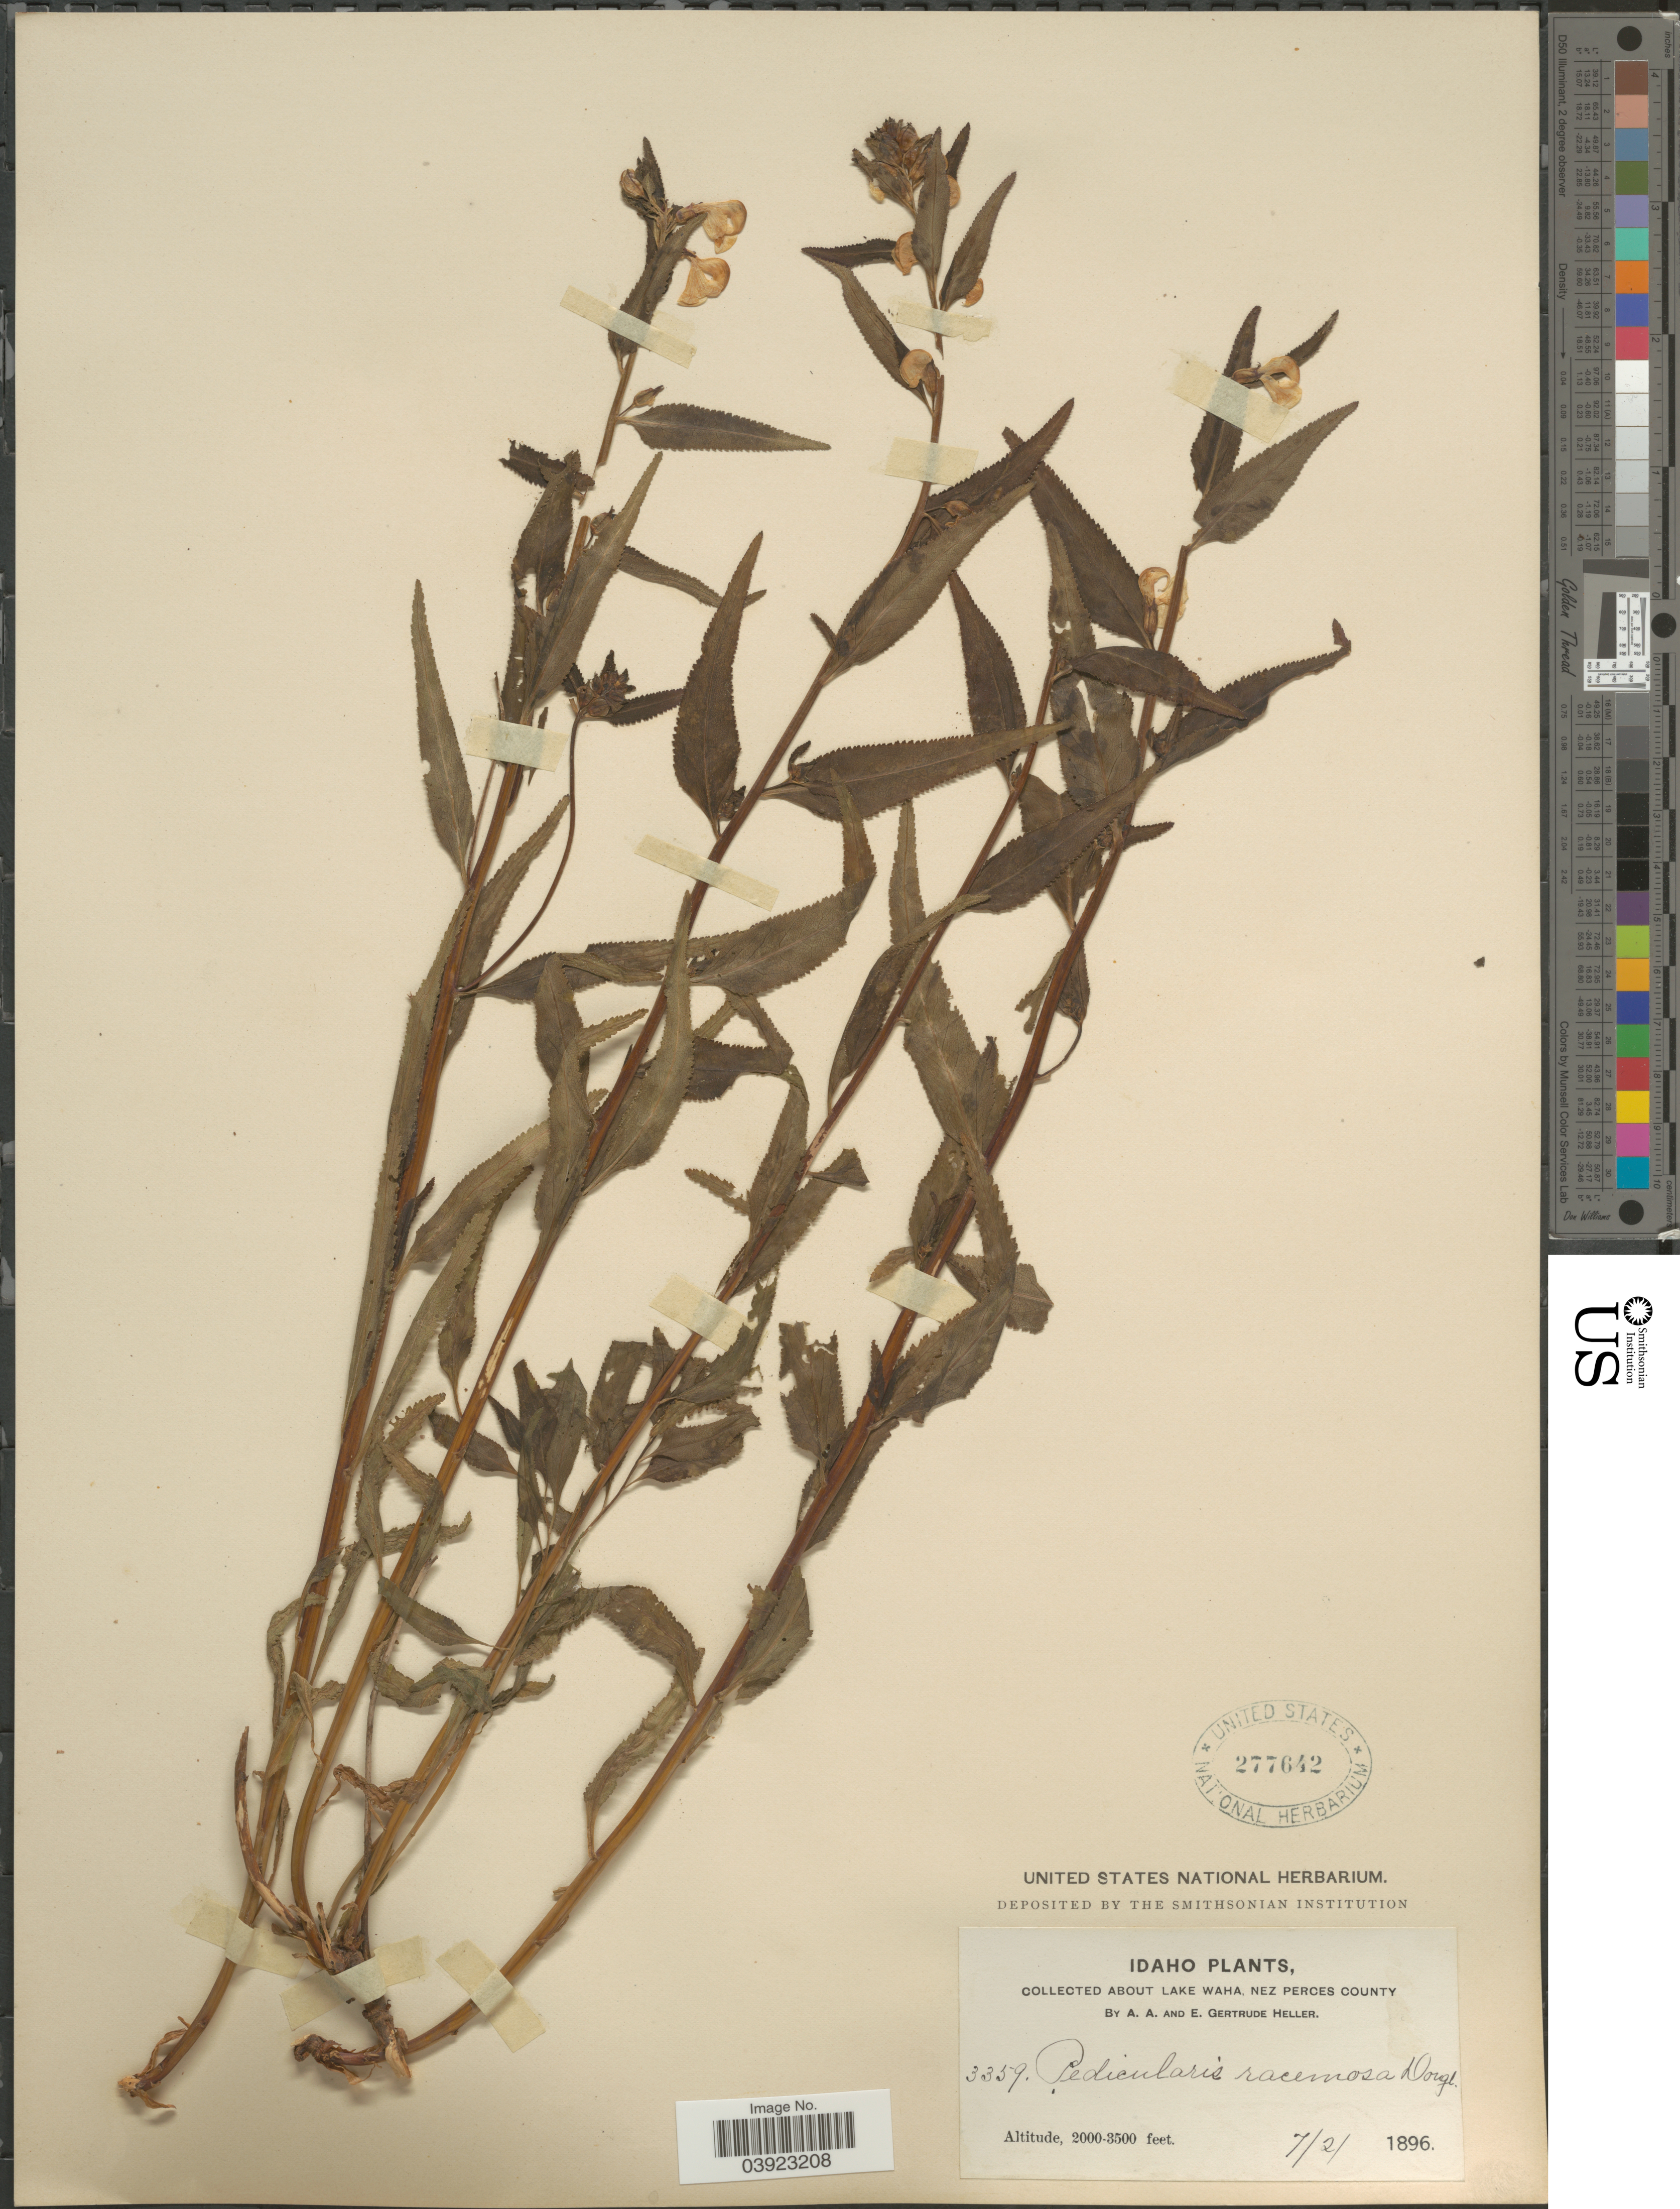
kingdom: Plantae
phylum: Tracheophyta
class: Magnoliopsida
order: Lamiales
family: Orobanchaceae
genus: Pedicularis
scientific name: Pedicularis racemosa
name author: Douglas ex Benth.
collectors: A. A. Heller & E. G. Heller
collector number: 3359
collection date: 1896-07-21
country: United States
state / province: Idaho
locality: About Lake Waha, Nez Perces County.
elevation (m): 610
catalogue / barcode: US 277642